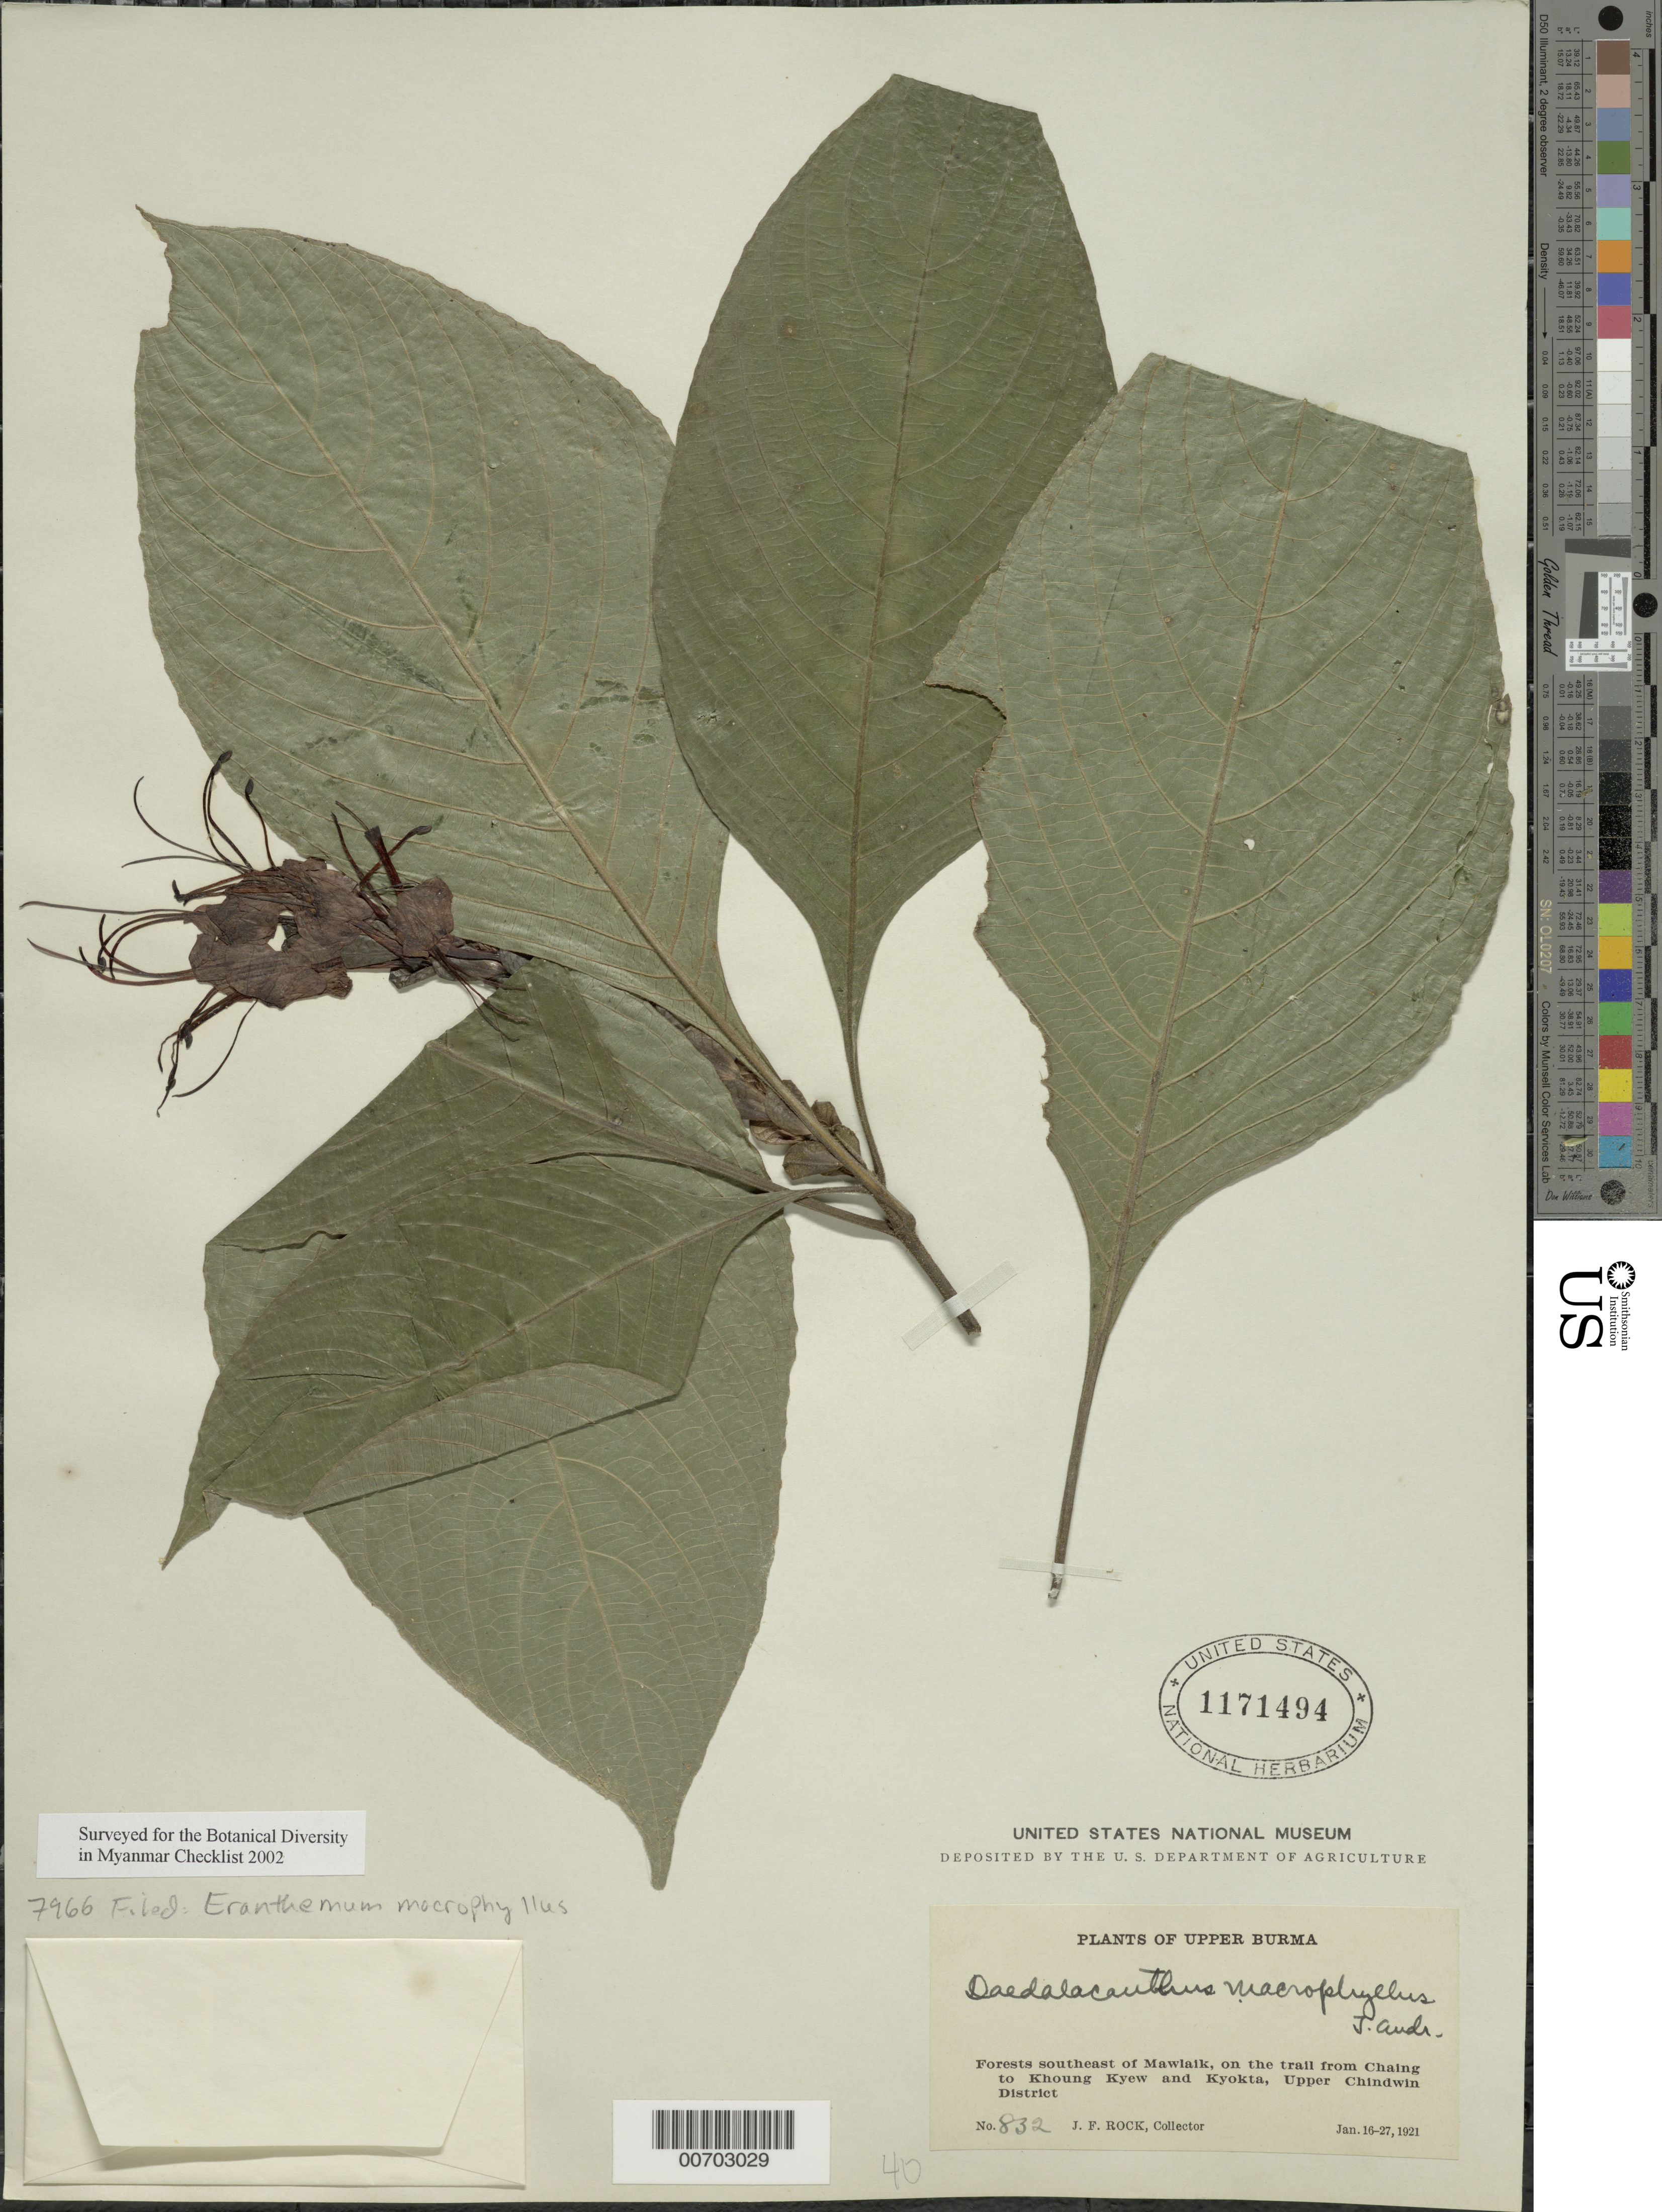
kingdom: Plantae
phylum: Tracheophyta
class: Magnoliopsida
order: Lamiales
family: Acanthaceae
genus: Eranthemum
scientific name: Eranthemum macrophyllum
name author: Wall. ex Nees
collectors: J. F. Rock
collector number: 832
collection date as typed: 16 Jan 1921 to 27 Jan 1921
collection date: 1921-01-16/1921-01-27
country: Myanmar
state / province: Sagaing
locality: Upper Chindwin Dist., Mawlaik, SE of, trail from Chaing to Khoung Kyew and Kyokta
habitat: Forest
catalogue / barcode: US 1171494